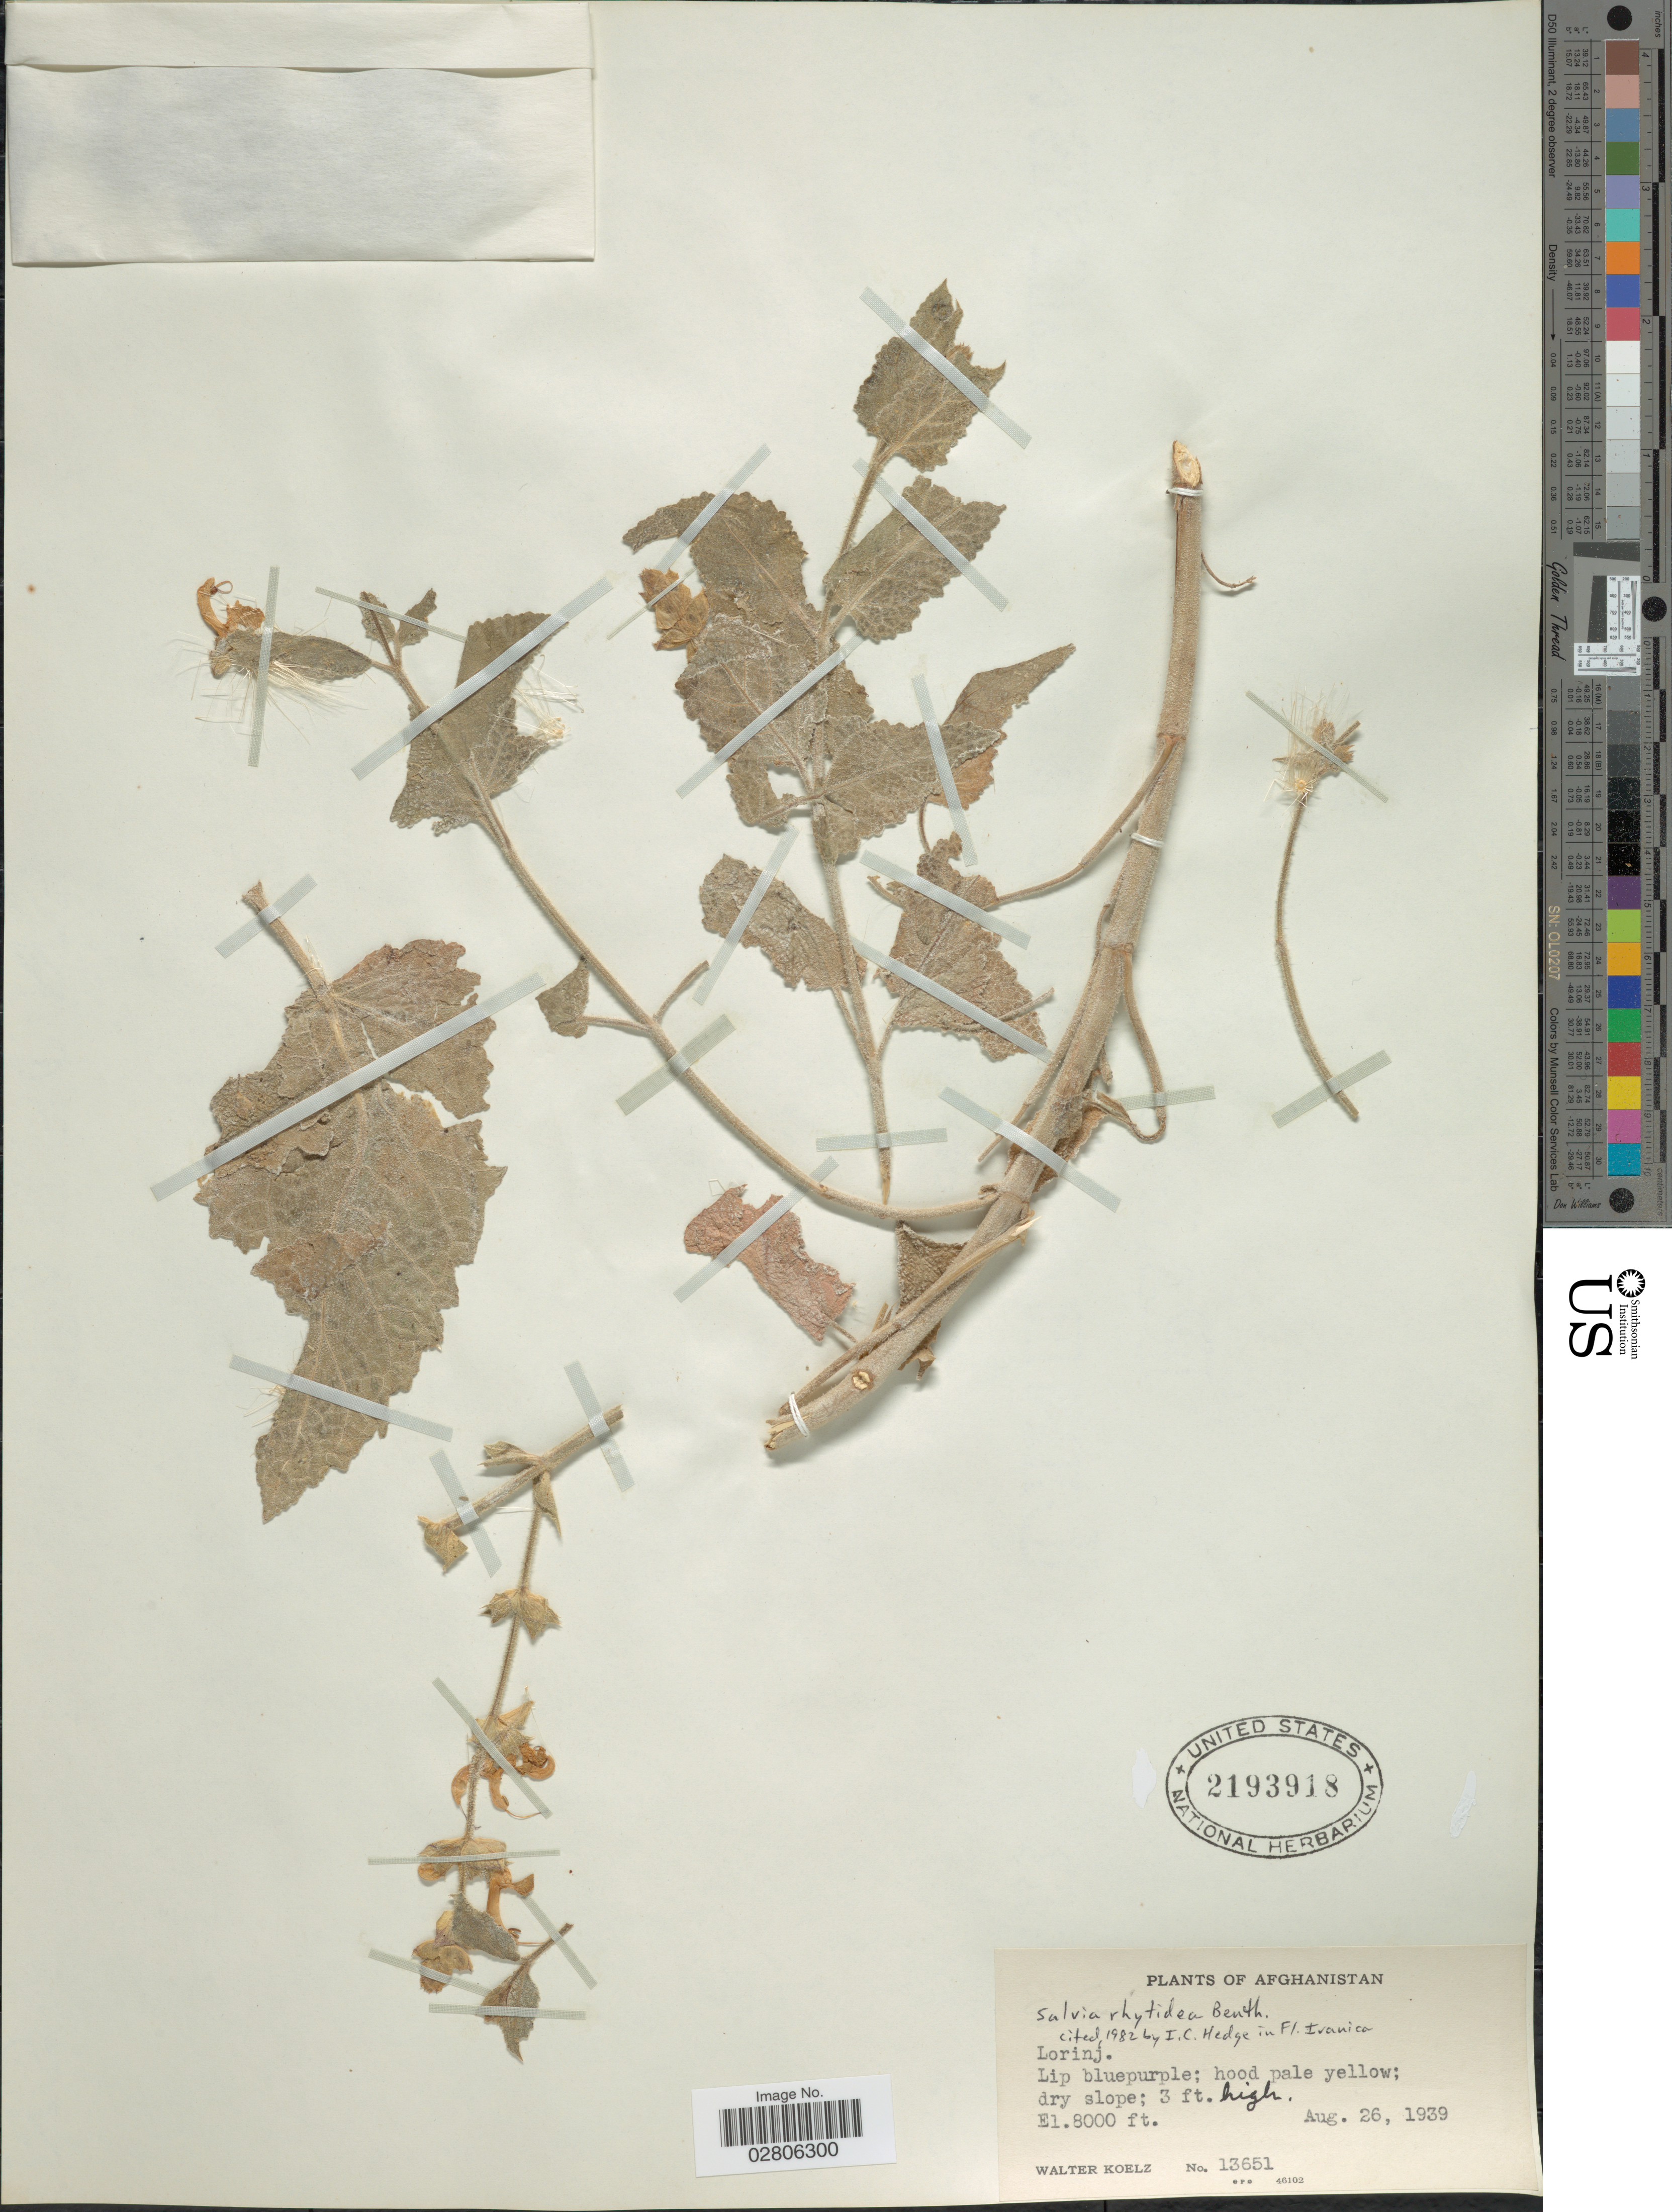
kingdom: Plantae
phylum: Tracheophyta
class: Magnoliopsida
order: Lamiales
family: Lamiaceae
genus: Salvia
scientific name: Salvia rhytidea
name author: Benth.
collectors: W. N. Koelz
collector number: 13651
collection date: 1939-08-26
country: Afghanistan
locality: Lorinj.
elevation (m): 2438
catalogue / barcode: US 2193918